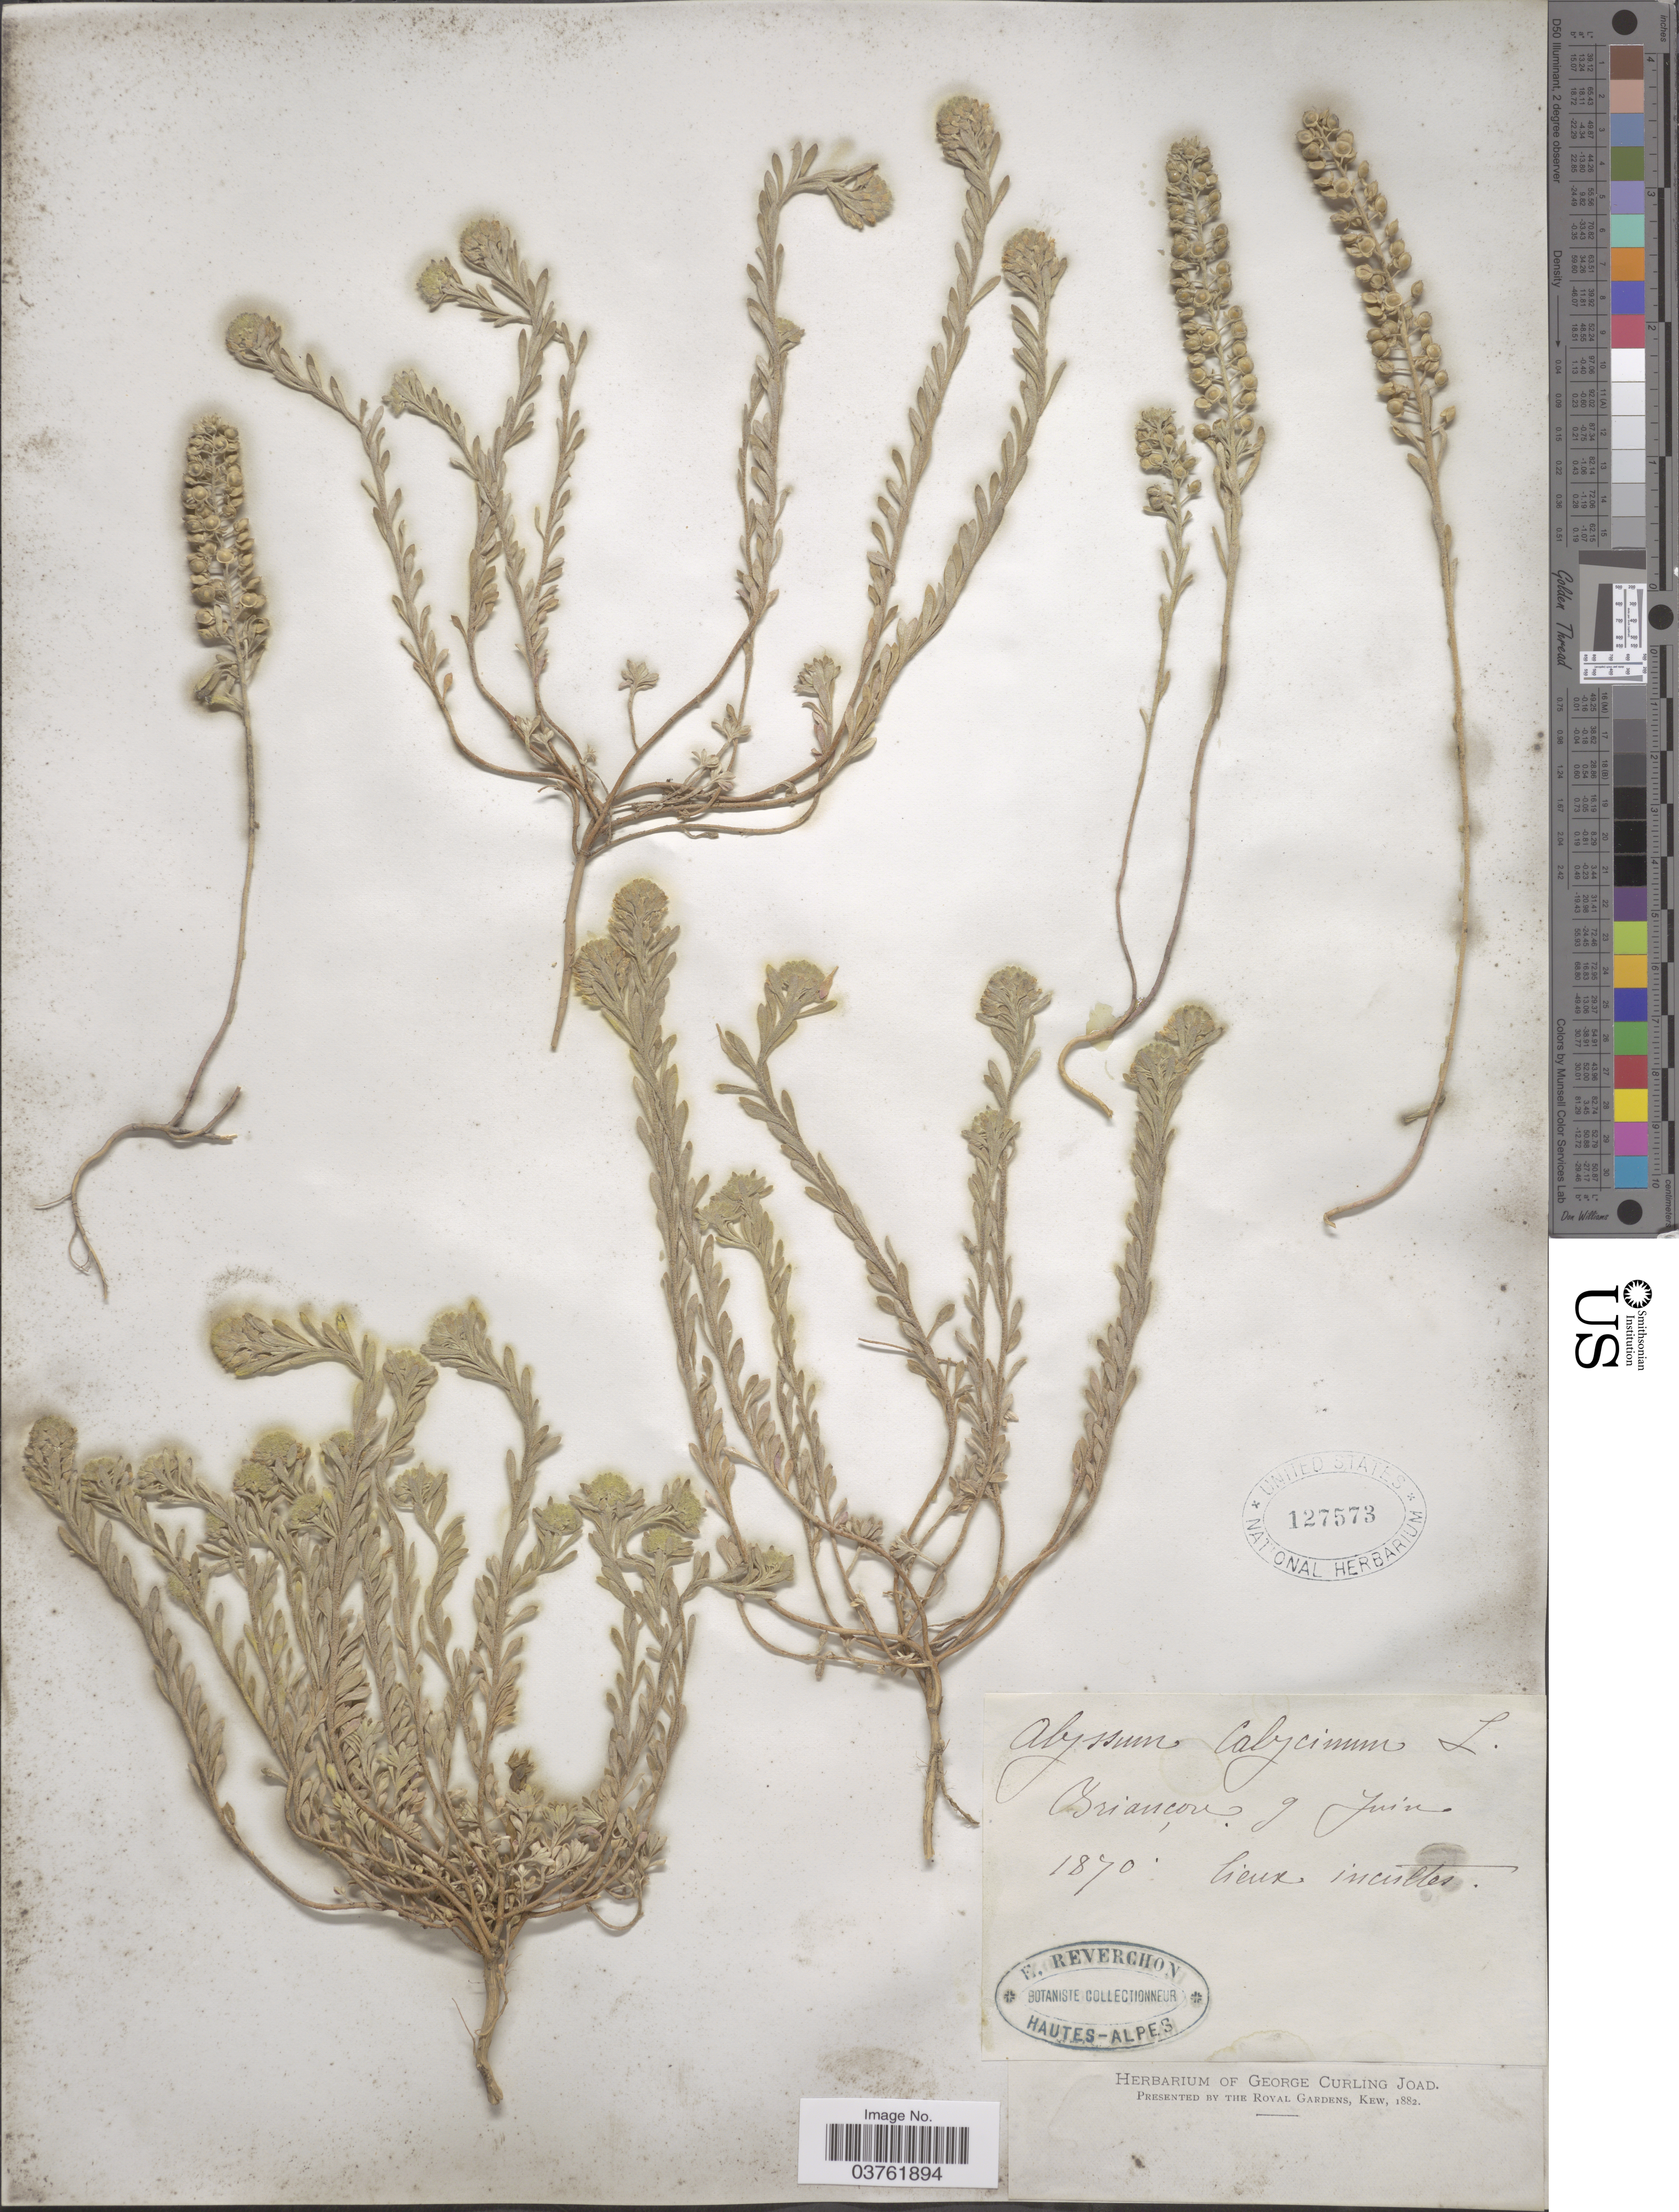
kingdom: Plantae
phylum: Tracheophyta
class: Magnoliopsida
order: Brassicales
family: Brassicaceae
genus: Alyssum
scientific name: Alyssum calycinum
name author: L.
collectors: E. Reverchon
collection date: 1870-07-09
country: France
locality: Briancon lieux incultes.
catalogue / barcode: US 127573